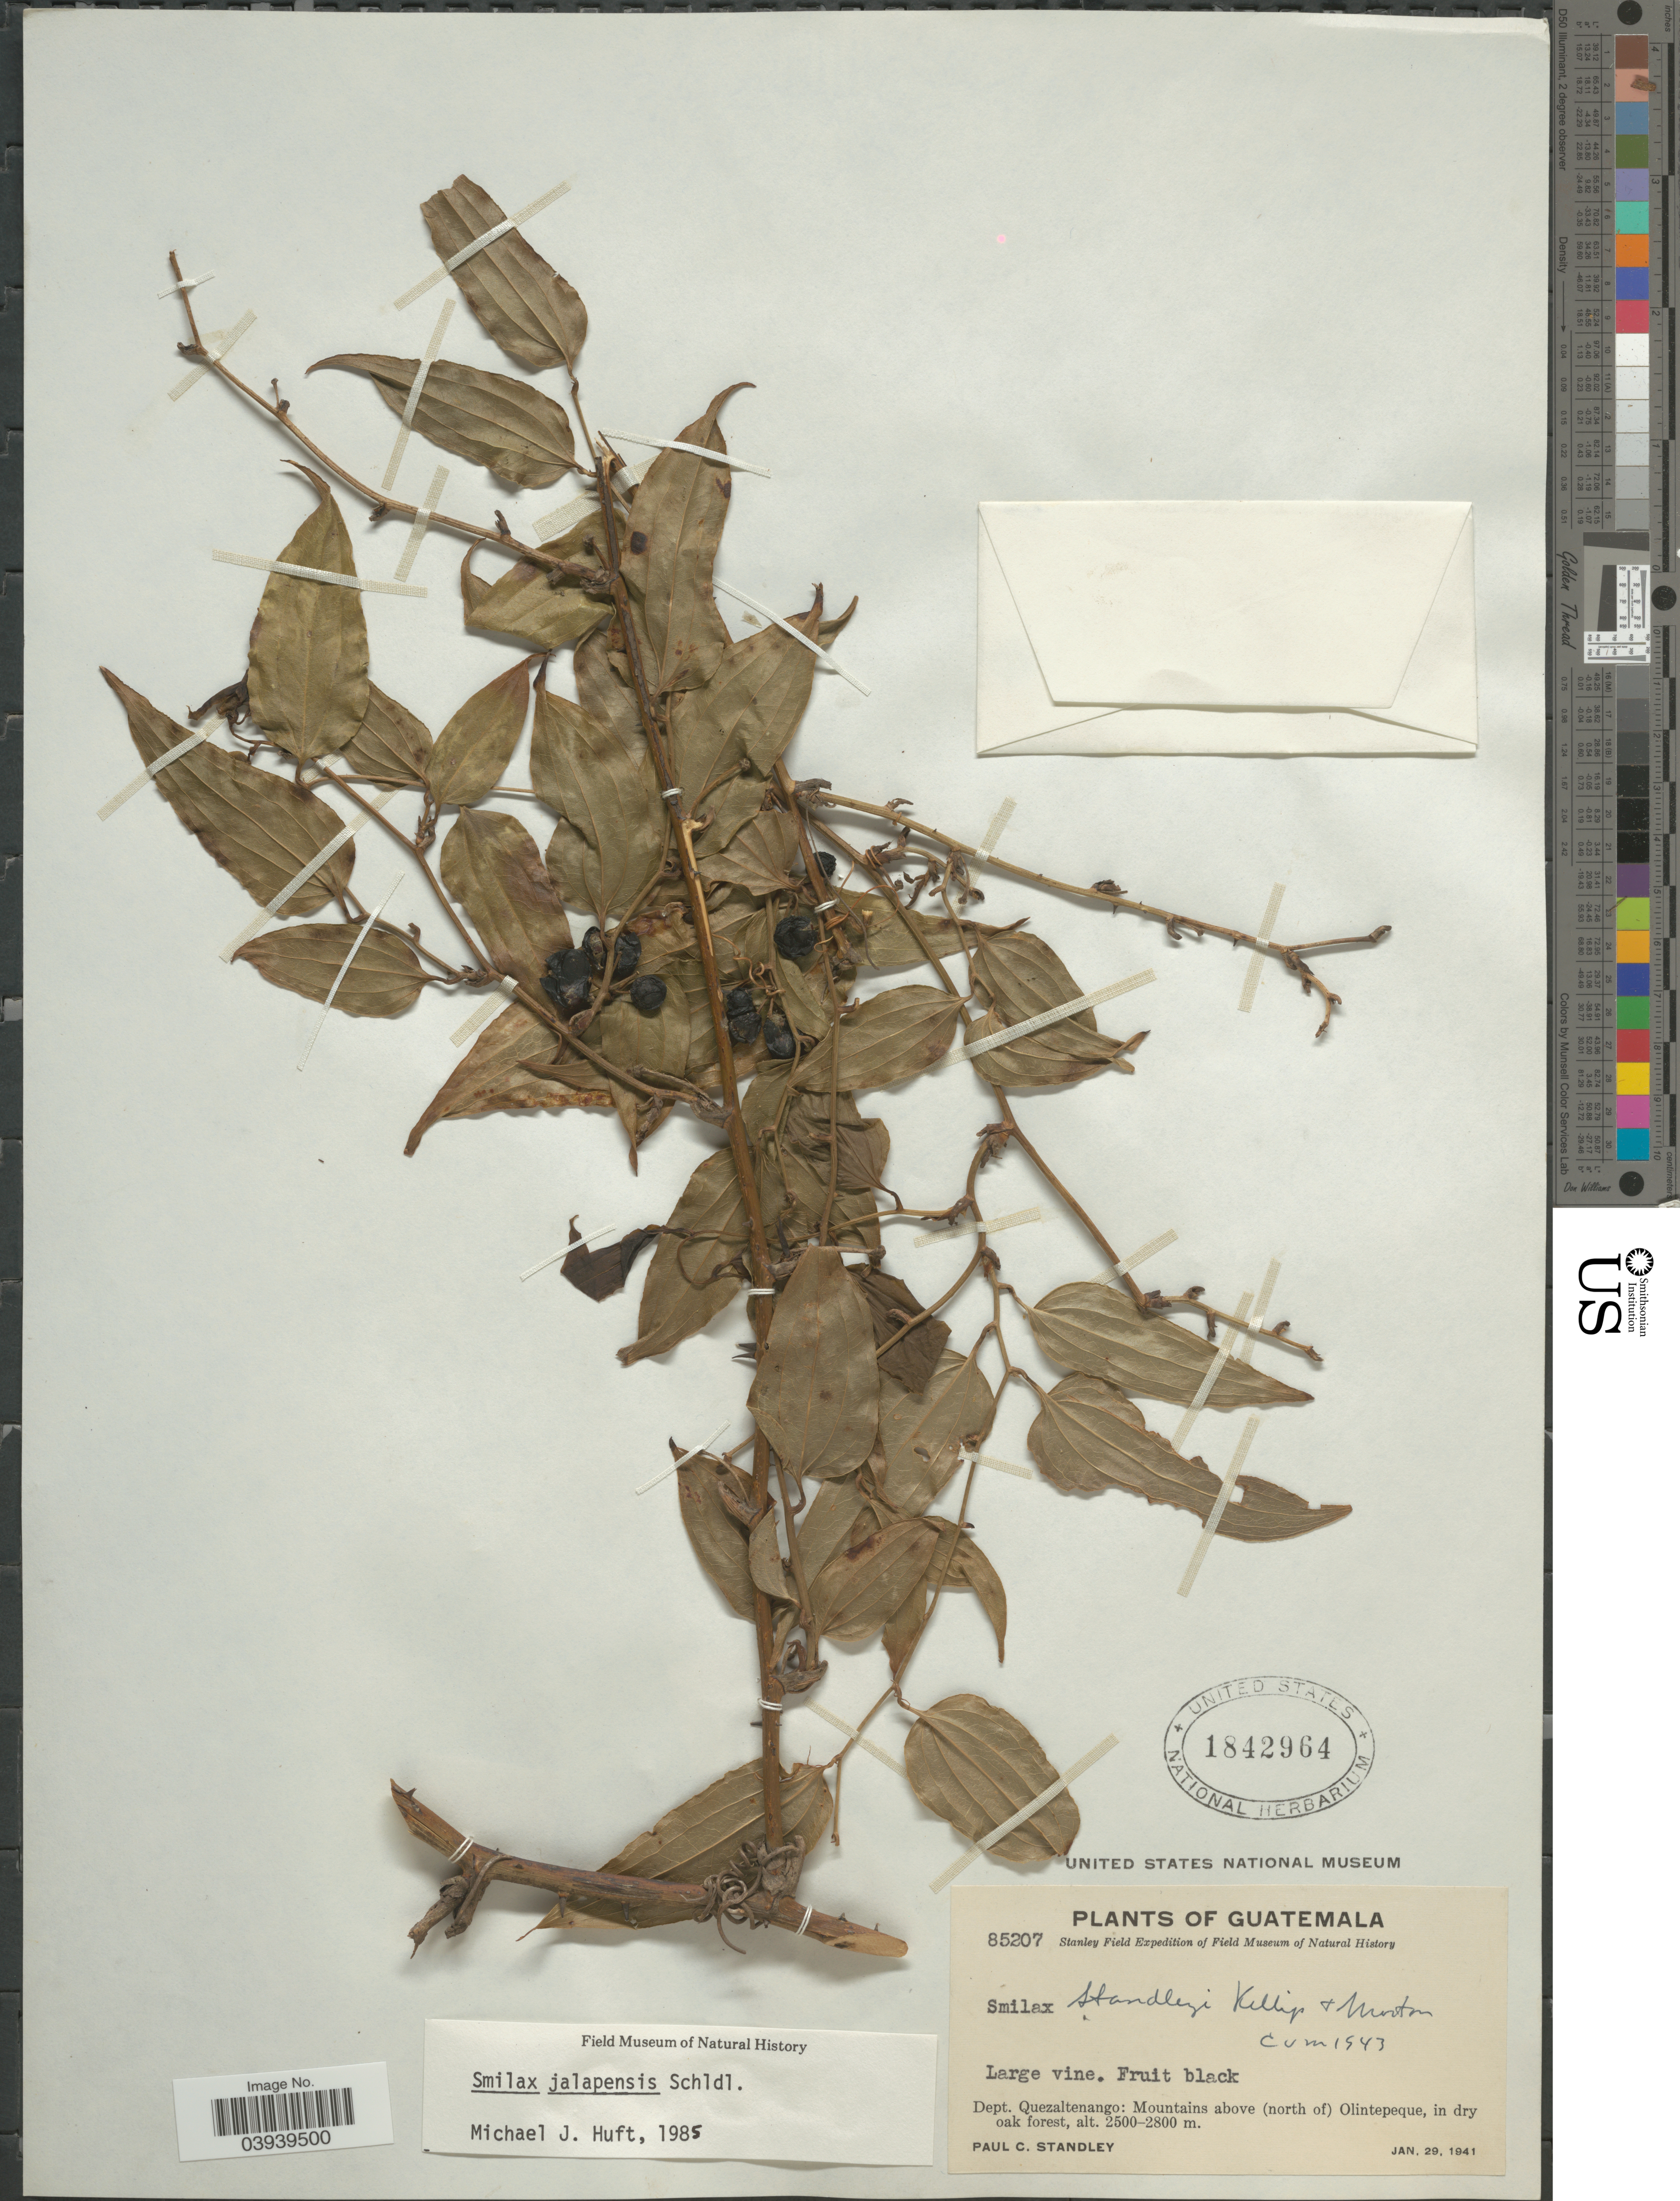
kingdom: Plantae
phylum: Tracheophyta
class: Liliopsida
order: Liliales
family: Smilacaceae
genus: Smilax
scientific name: Smilax jalapensis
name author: Schltdl.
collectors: P. C. Standley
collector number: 85207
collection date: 1941-01-29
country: Guatemala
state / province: Quetzaltenango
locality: Dept. Quezaltenango: Mountains above (north of) Olintepeque.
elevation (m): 2500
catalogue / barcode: US 1842964